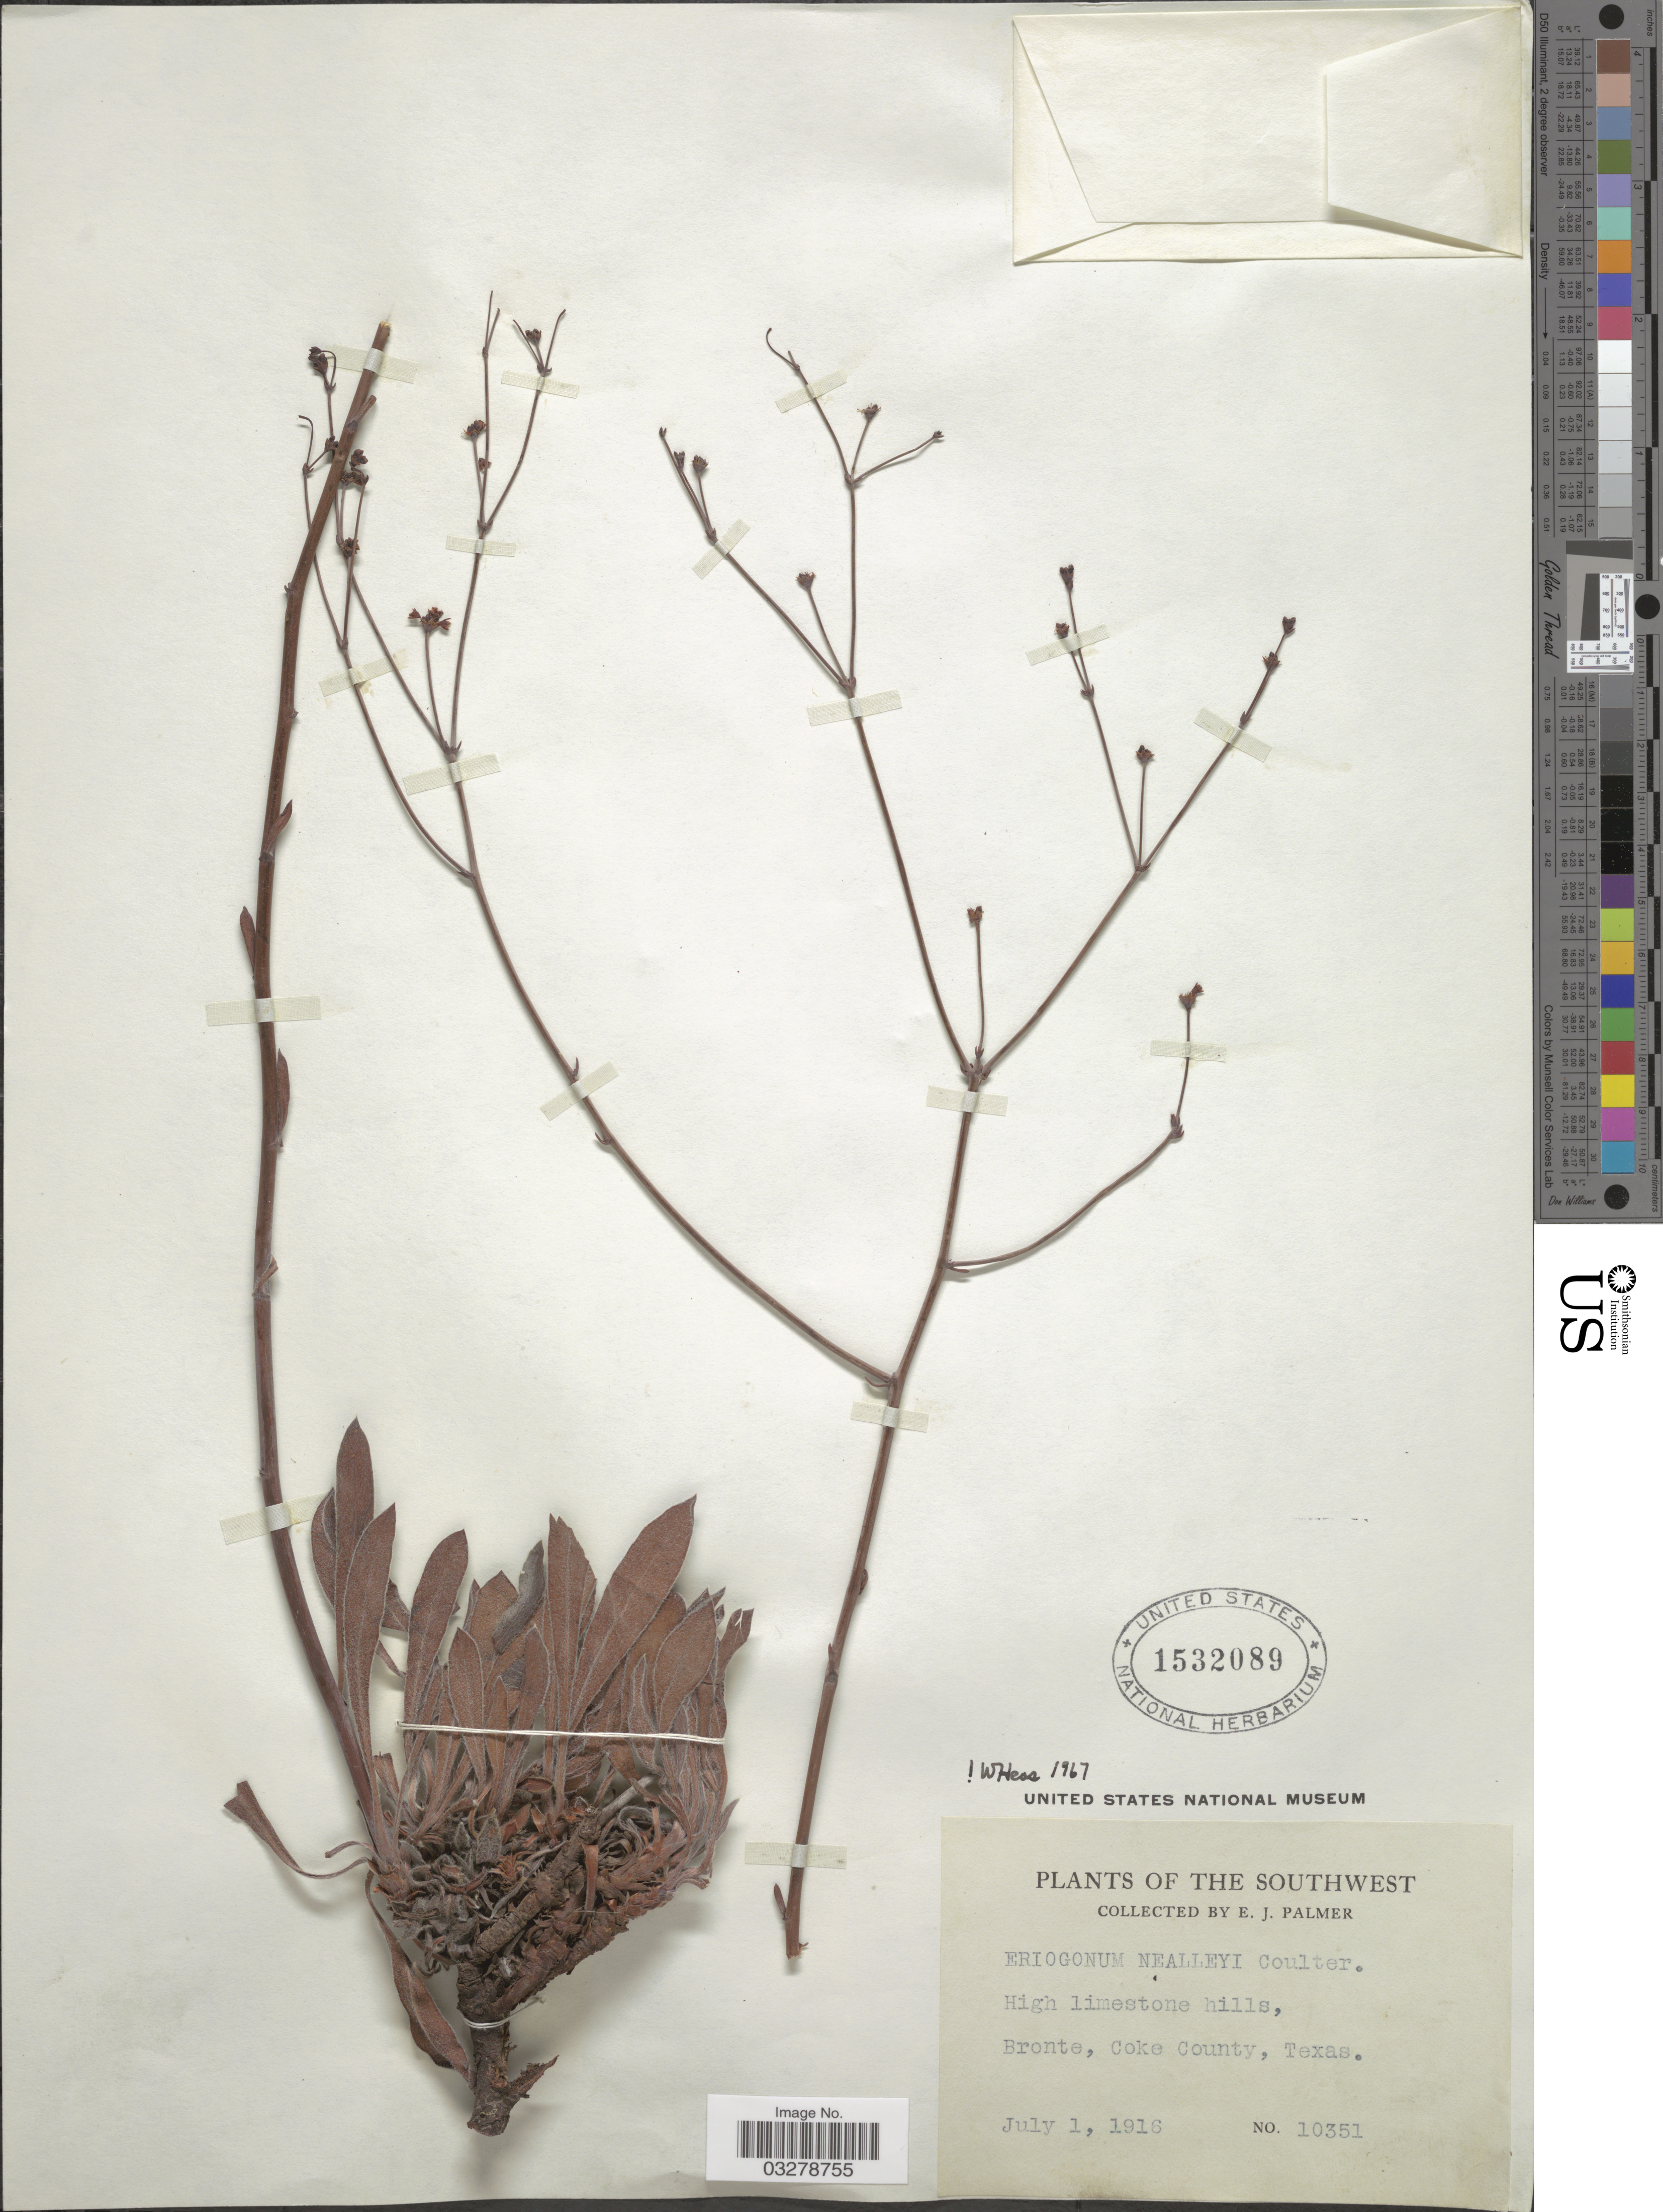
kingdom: Plantae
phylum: Tracheophyta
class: Magnoliopsida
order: Caryophyllales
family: Polygonaceae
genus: Eriogonum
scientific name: Eriogonum nealleyi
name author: J.M. Coult.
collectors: E. J. Palmer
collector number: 10351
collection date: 1916-07-01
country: United States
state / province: Texas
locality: Southwest. Bronte, Coke County.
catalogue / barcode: US 1532089